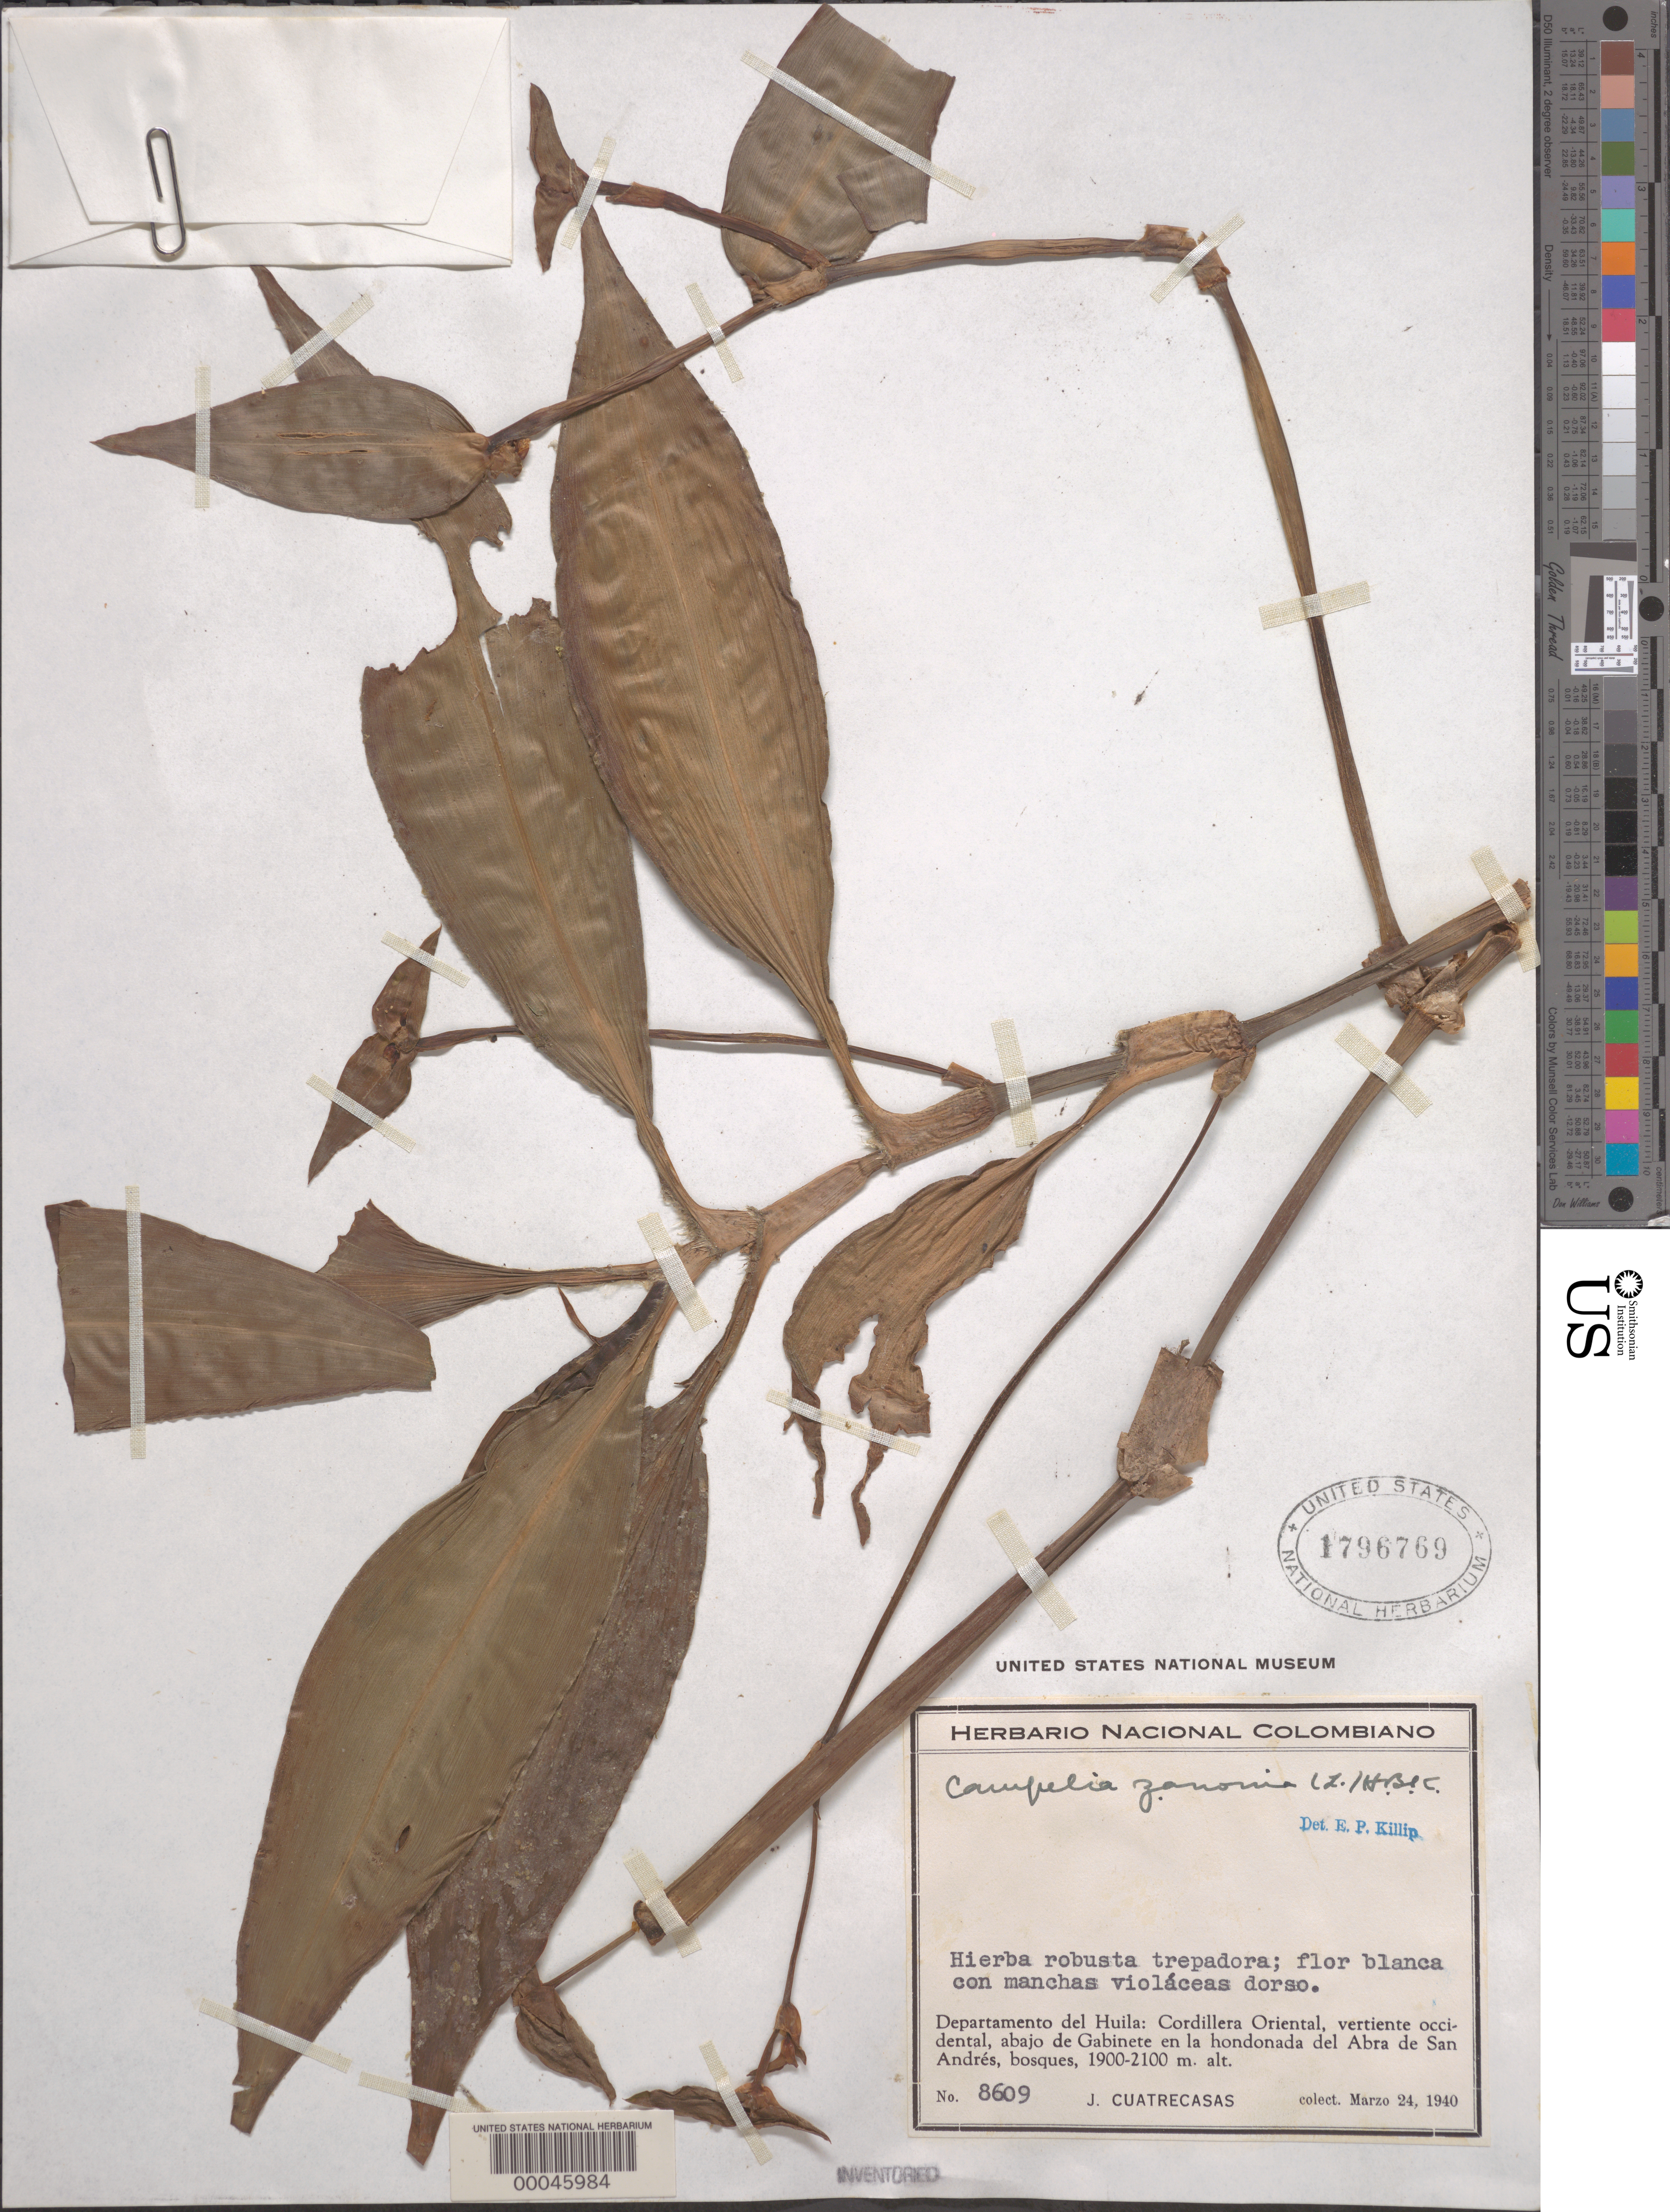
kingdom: Plantae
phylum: Tracheophyta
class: Liliopsida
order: Commelinales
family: Commelinaceae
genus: Tradescantia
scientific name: Tradescantia zanonia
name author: (L.) Sw.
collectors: J. Cuatrecasas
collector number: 8609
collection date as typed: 24 Mar 1940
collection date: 1940-03-24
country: Colombia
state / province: Huila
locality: Cordillera Oriental, Abra de San Andres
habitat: Wooded slopes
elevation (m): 1900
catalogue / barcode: US 1796769